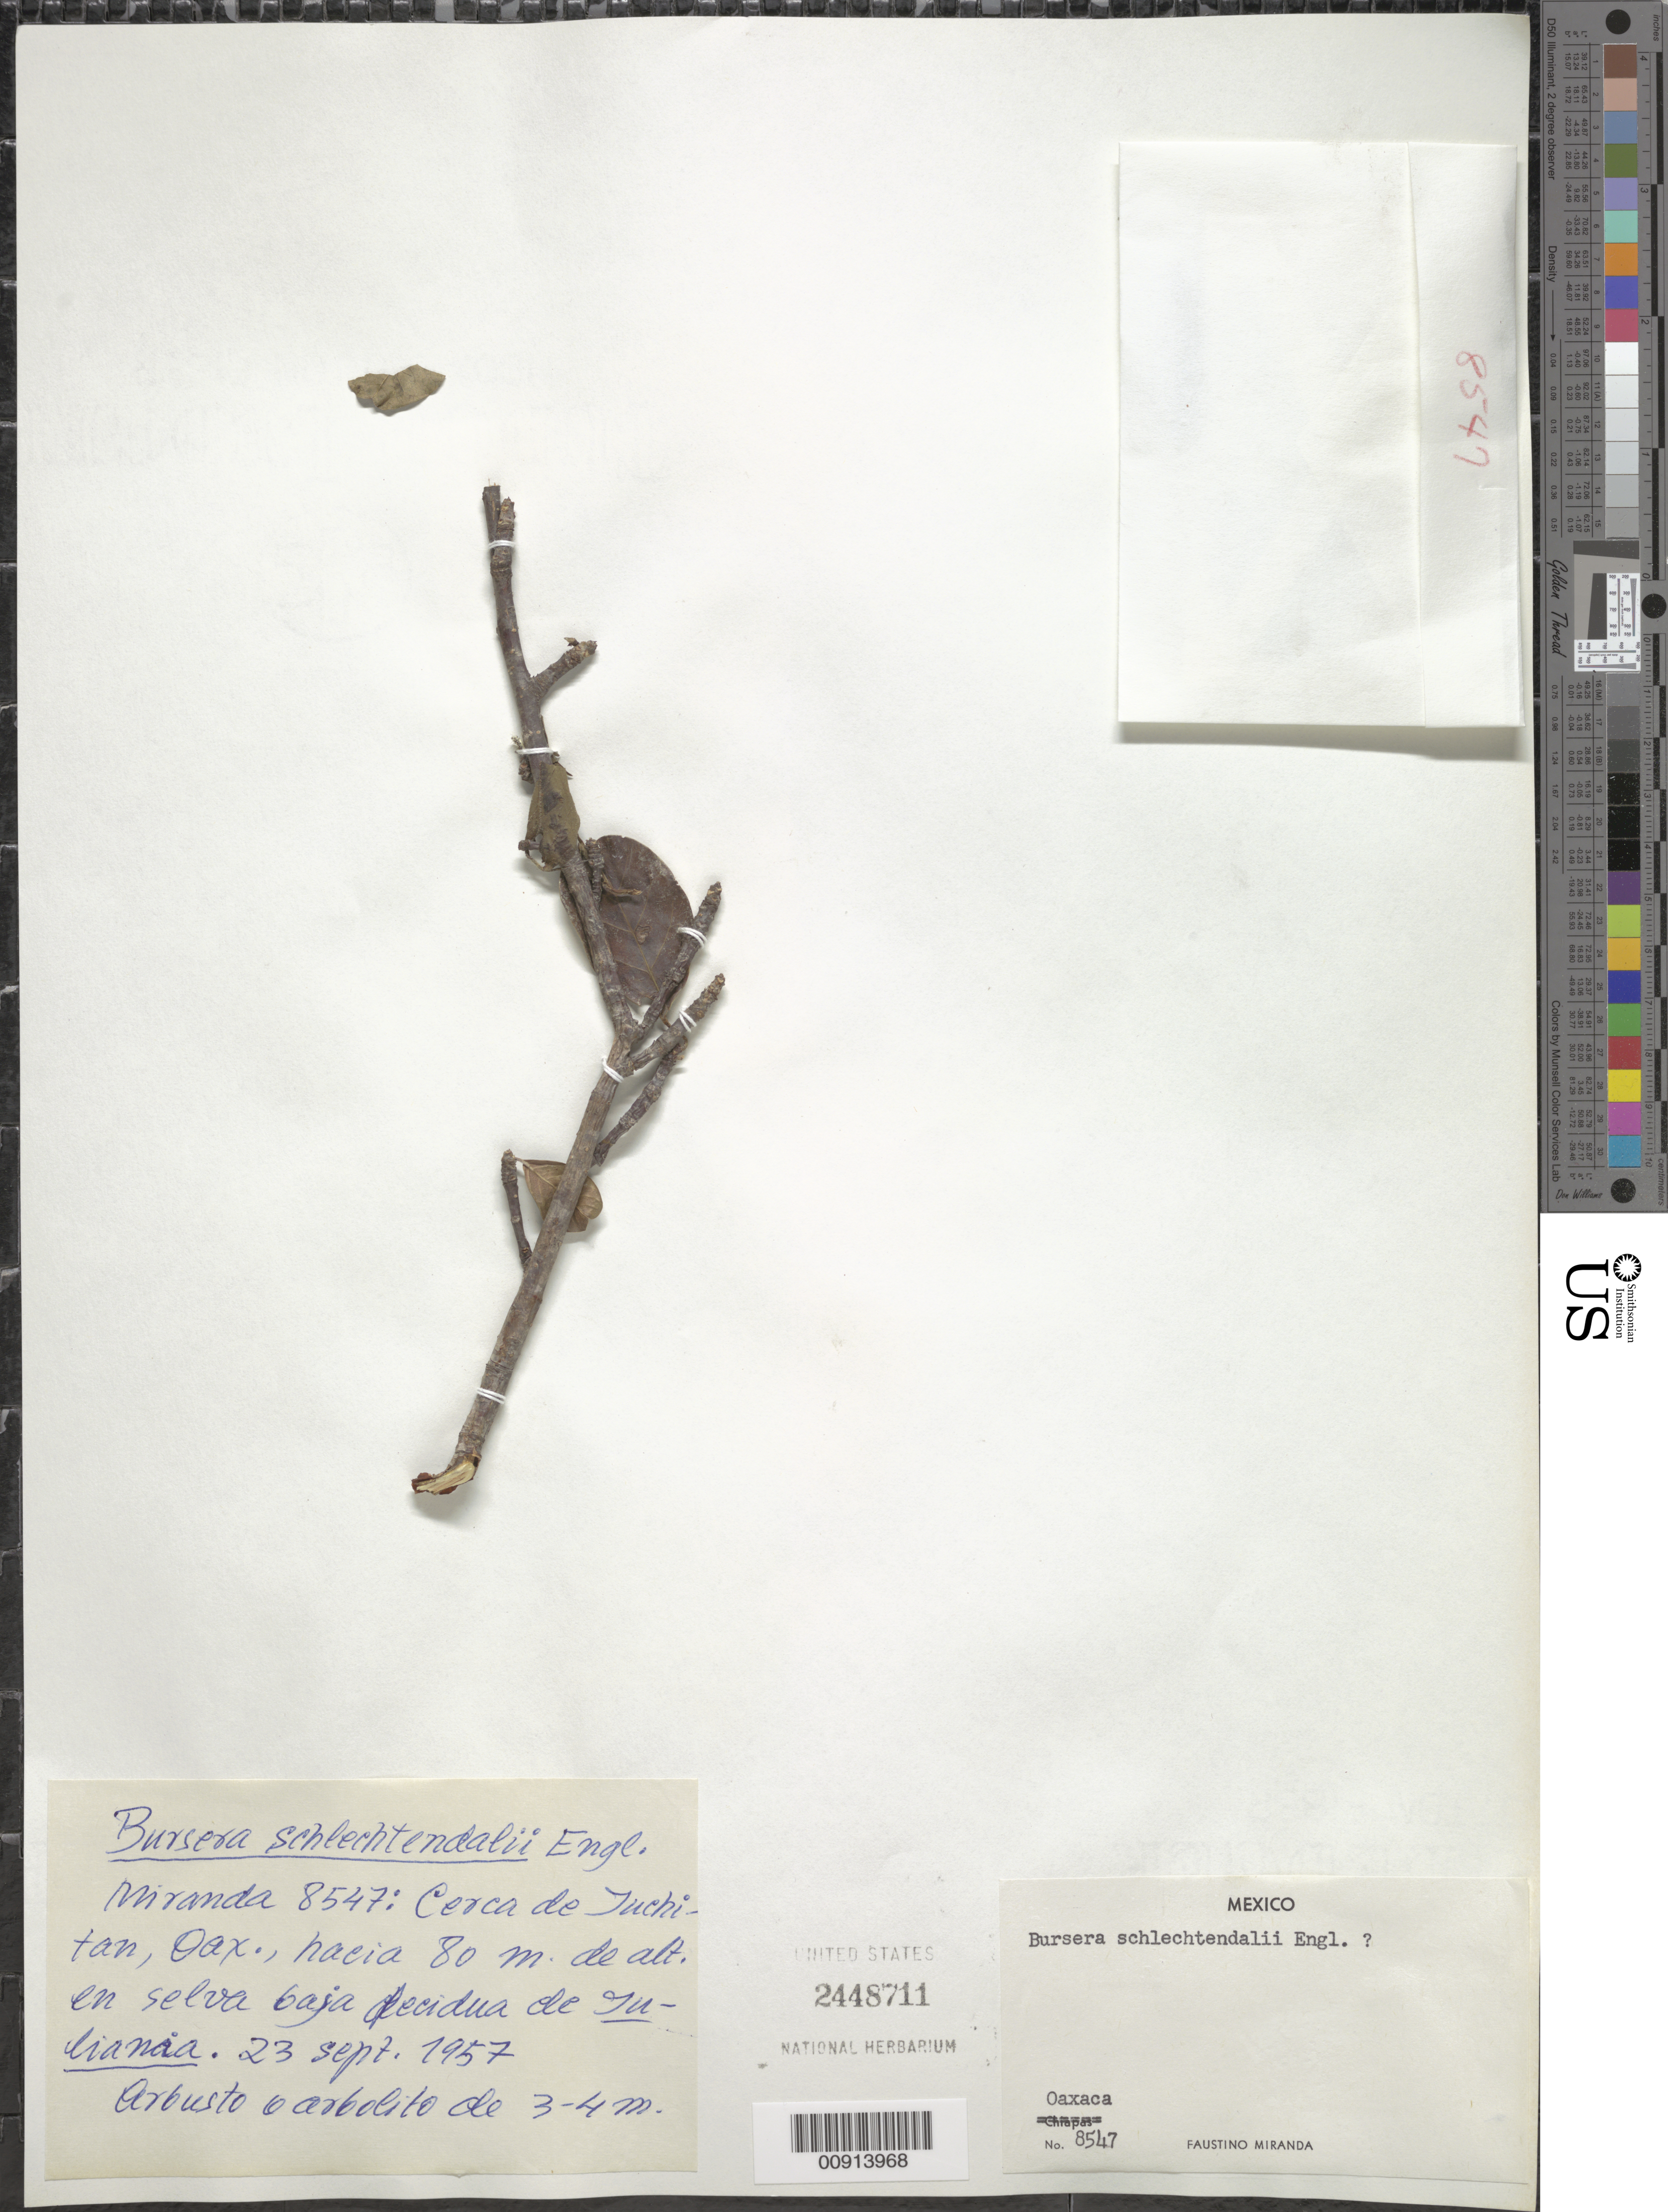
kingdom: Plantae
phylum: Tracheophyta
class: Magnoliopsida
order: Sapindales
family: Burseraceae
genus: Bursera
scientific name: Bursera schlechtendalii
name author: Engl.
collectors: Miranda G., F.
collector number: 8547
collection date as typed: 23 Sep 1957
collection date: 1957-09-23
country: Mexico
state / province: Oaxaca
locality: Cerca de Juchitán, Oaxaca.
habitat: En selva baja decidua de Juliania.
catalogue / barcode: US 2448711